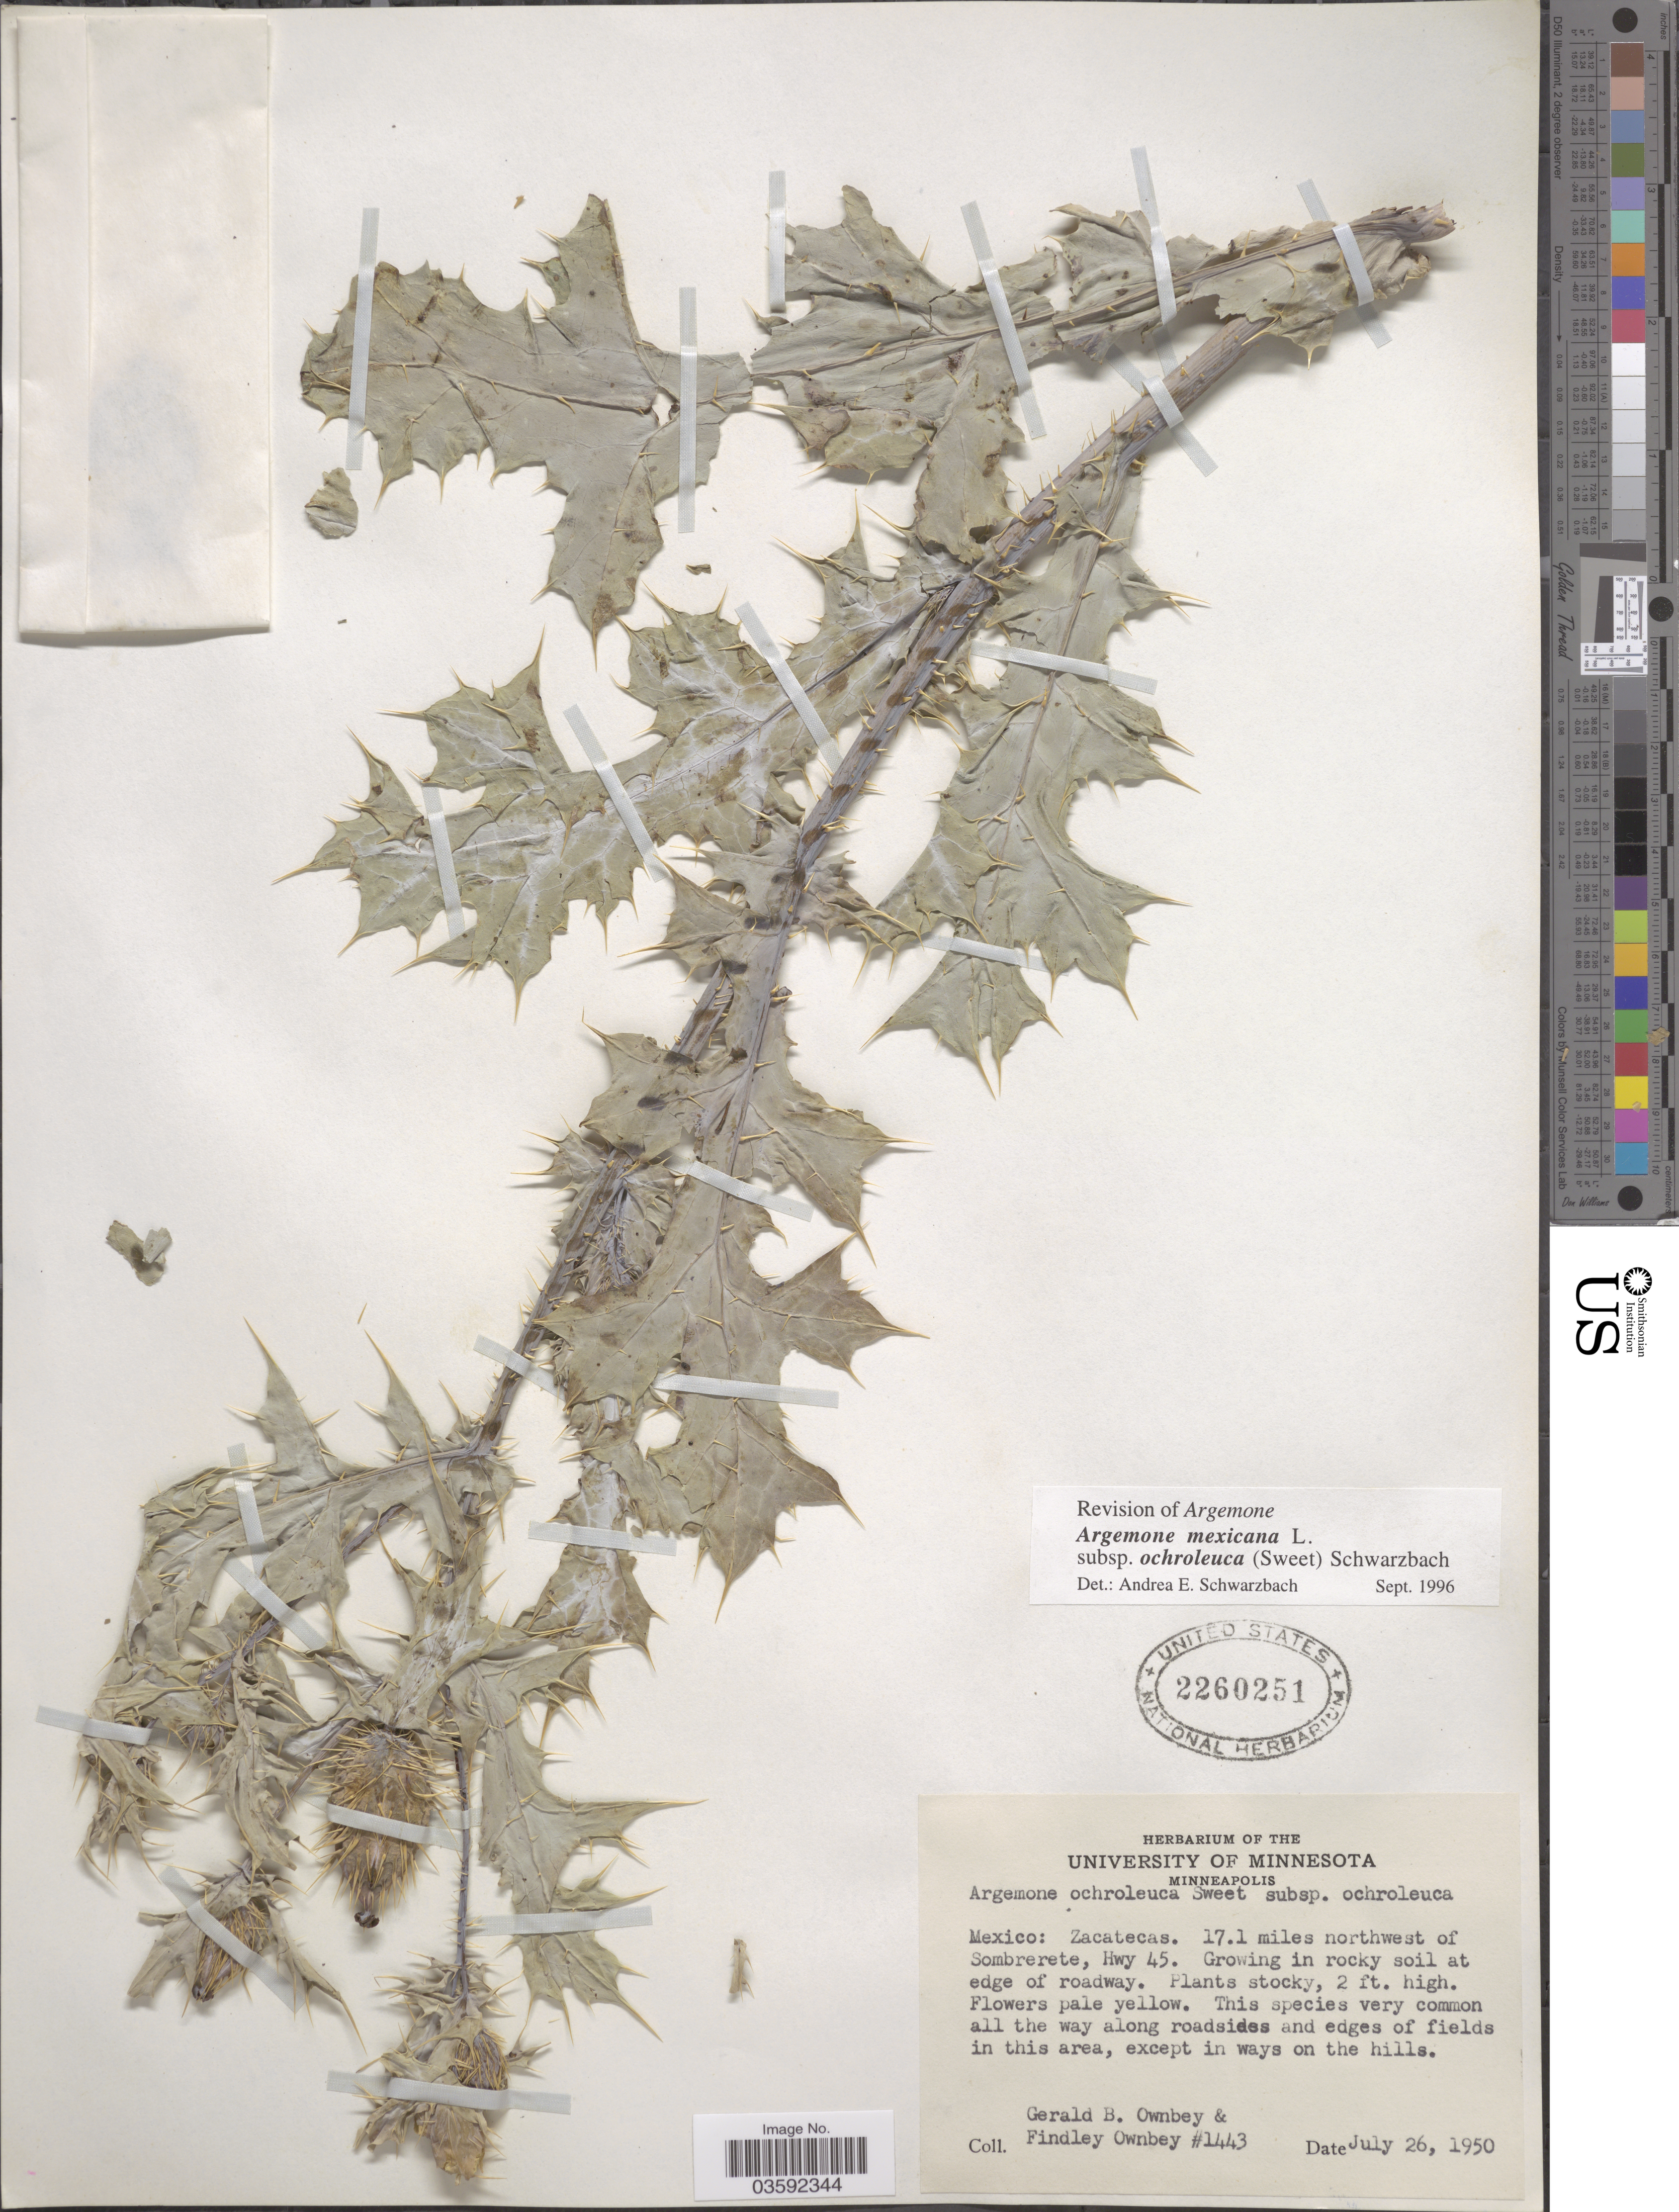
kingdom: Plantae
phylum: Tracheophyta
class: Magnoliopsida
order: Ranunculales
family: Papaveraceae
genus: Argemone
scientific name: Argemone mexicana subsp. ochroleuca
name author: (Sweet) Schwarzbach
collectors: G. B. Ownbey & F. Ownbey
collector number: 1443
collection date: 1950-07-26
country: Mexico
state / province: Zacatecas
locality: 17.1 miles northwest of Sombrerete. Hwy 45.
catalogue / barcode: US 2260251